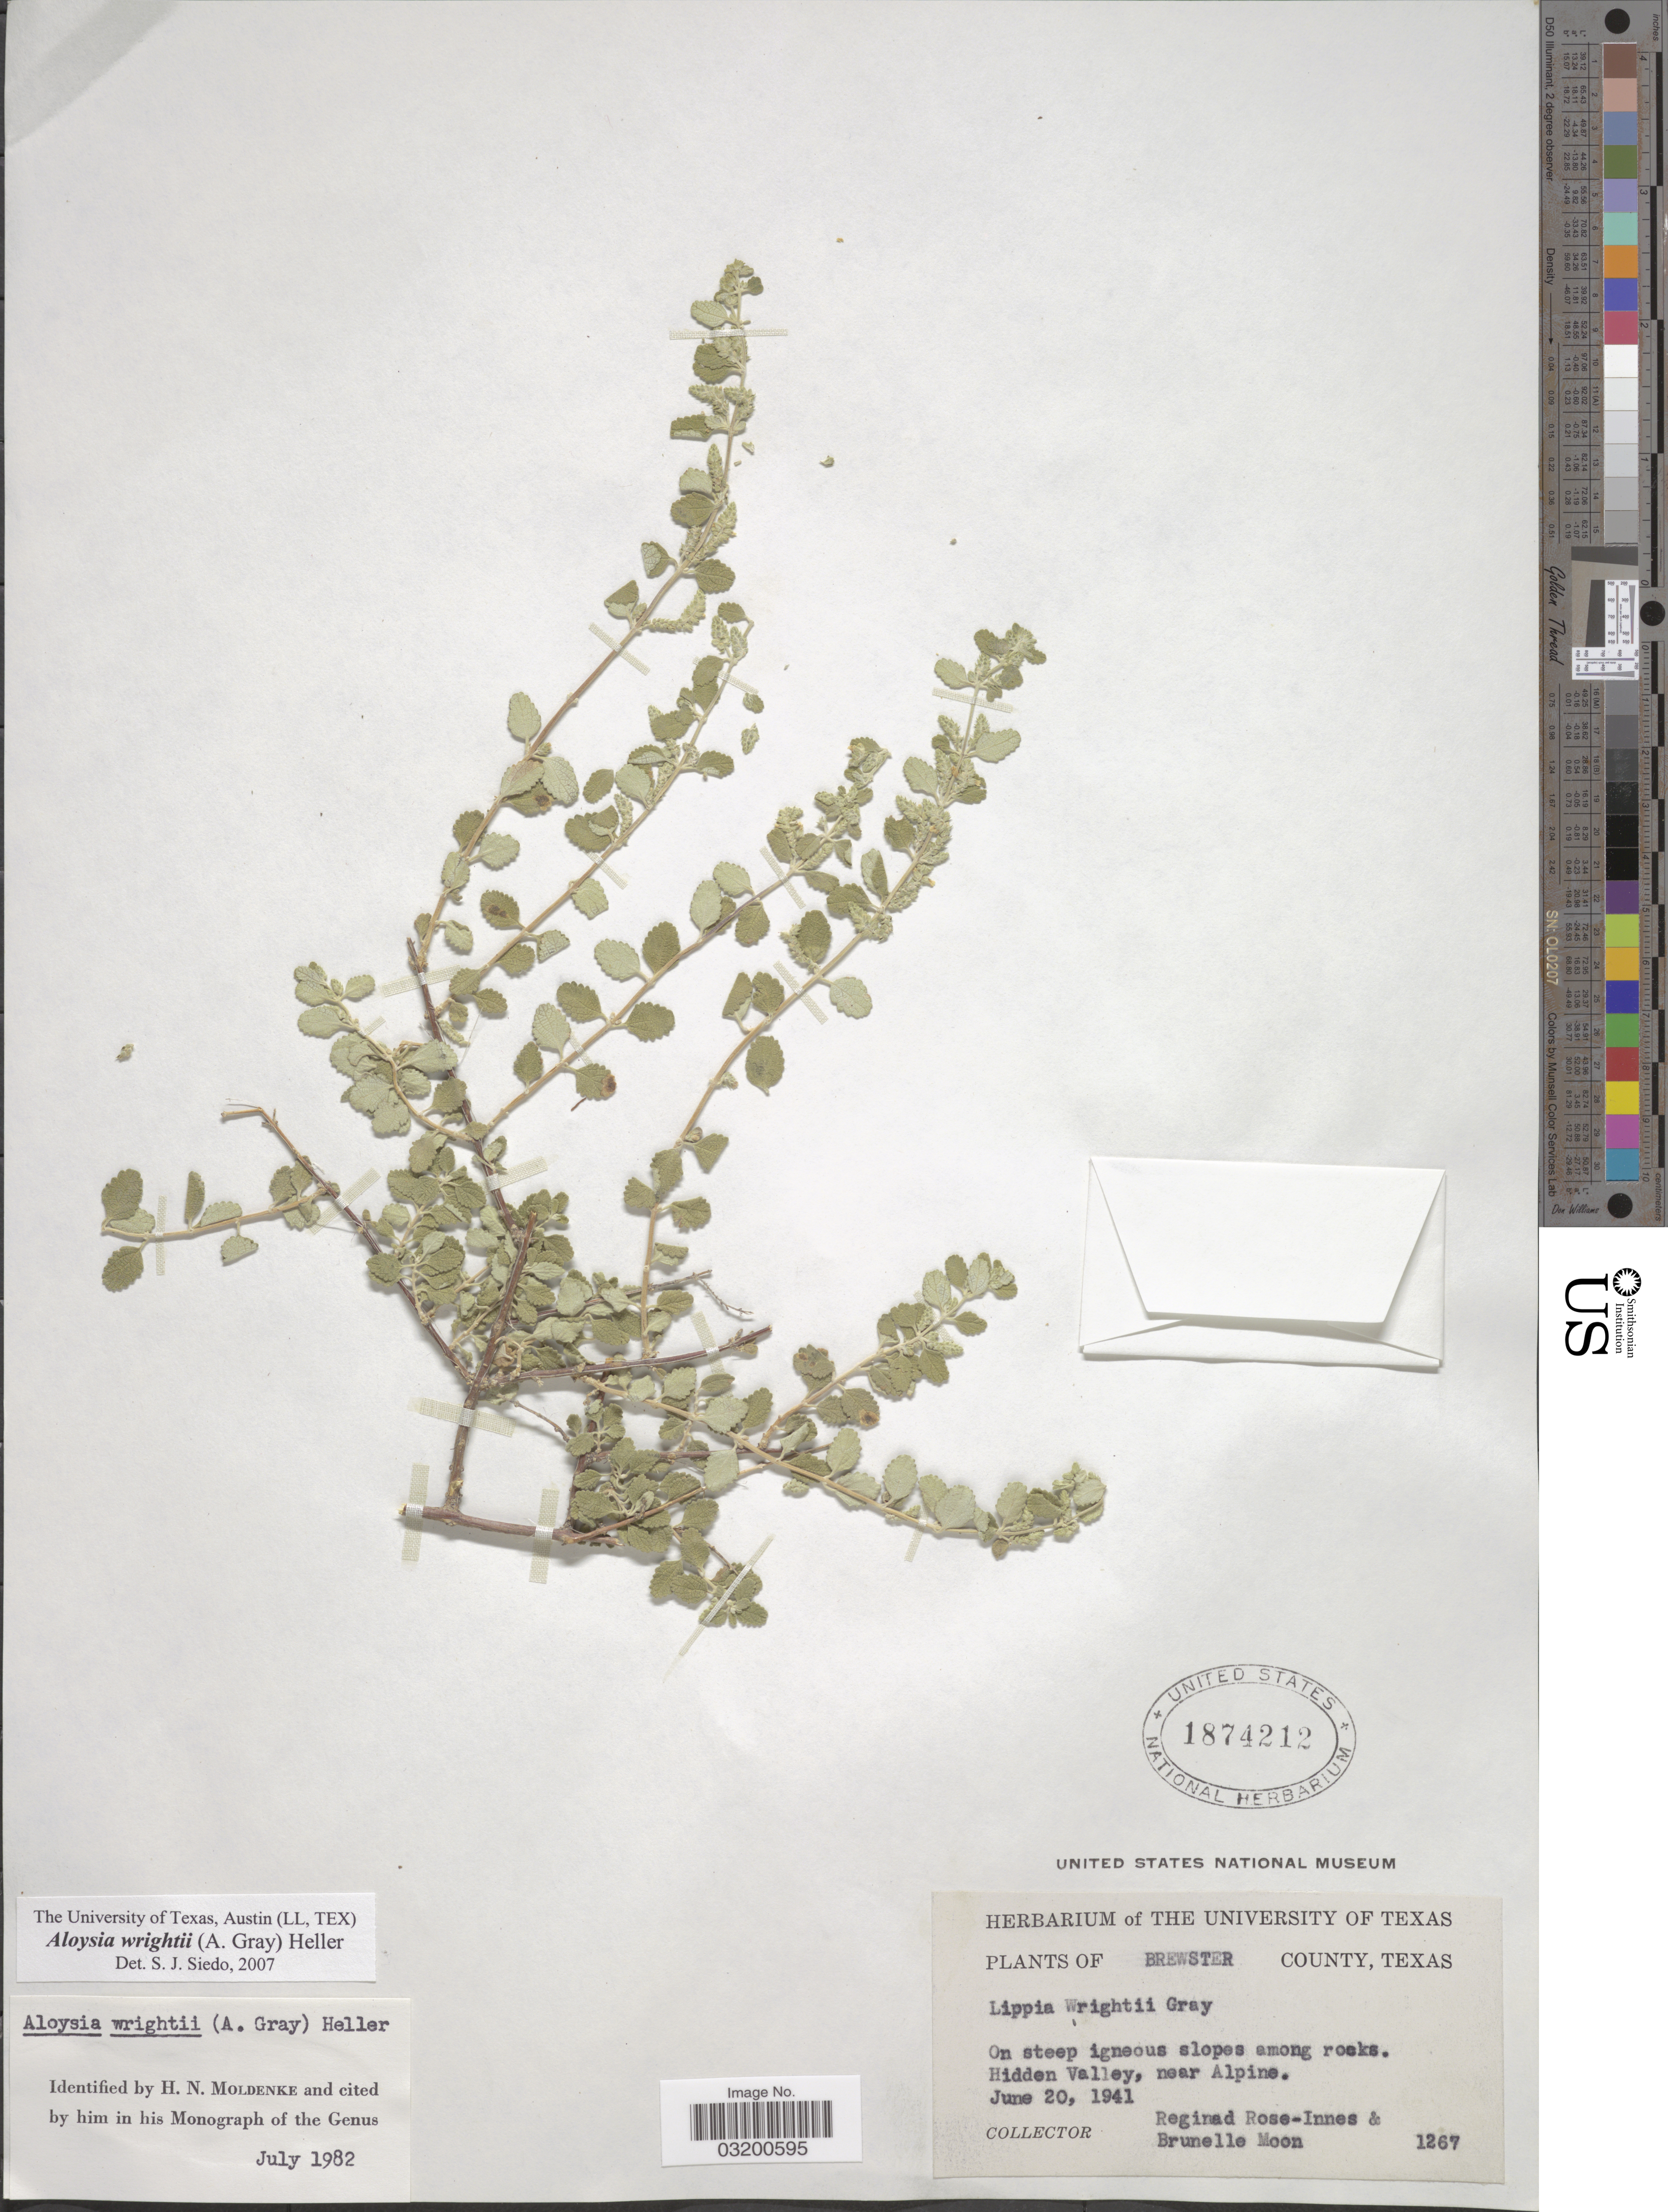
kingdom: Plantae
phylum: Tracheophyta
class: Magnoliopsida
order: Lamiales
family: Verbenaceae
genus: Aloysia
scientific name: Aloysia wrightii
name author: A. Heller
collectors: R. Rose & B. Moon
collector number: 1267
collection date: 1941-06-20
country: United States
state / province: Texas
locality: Brewster County. Hidden Valley, near Alpine.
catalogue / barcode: US 1874212